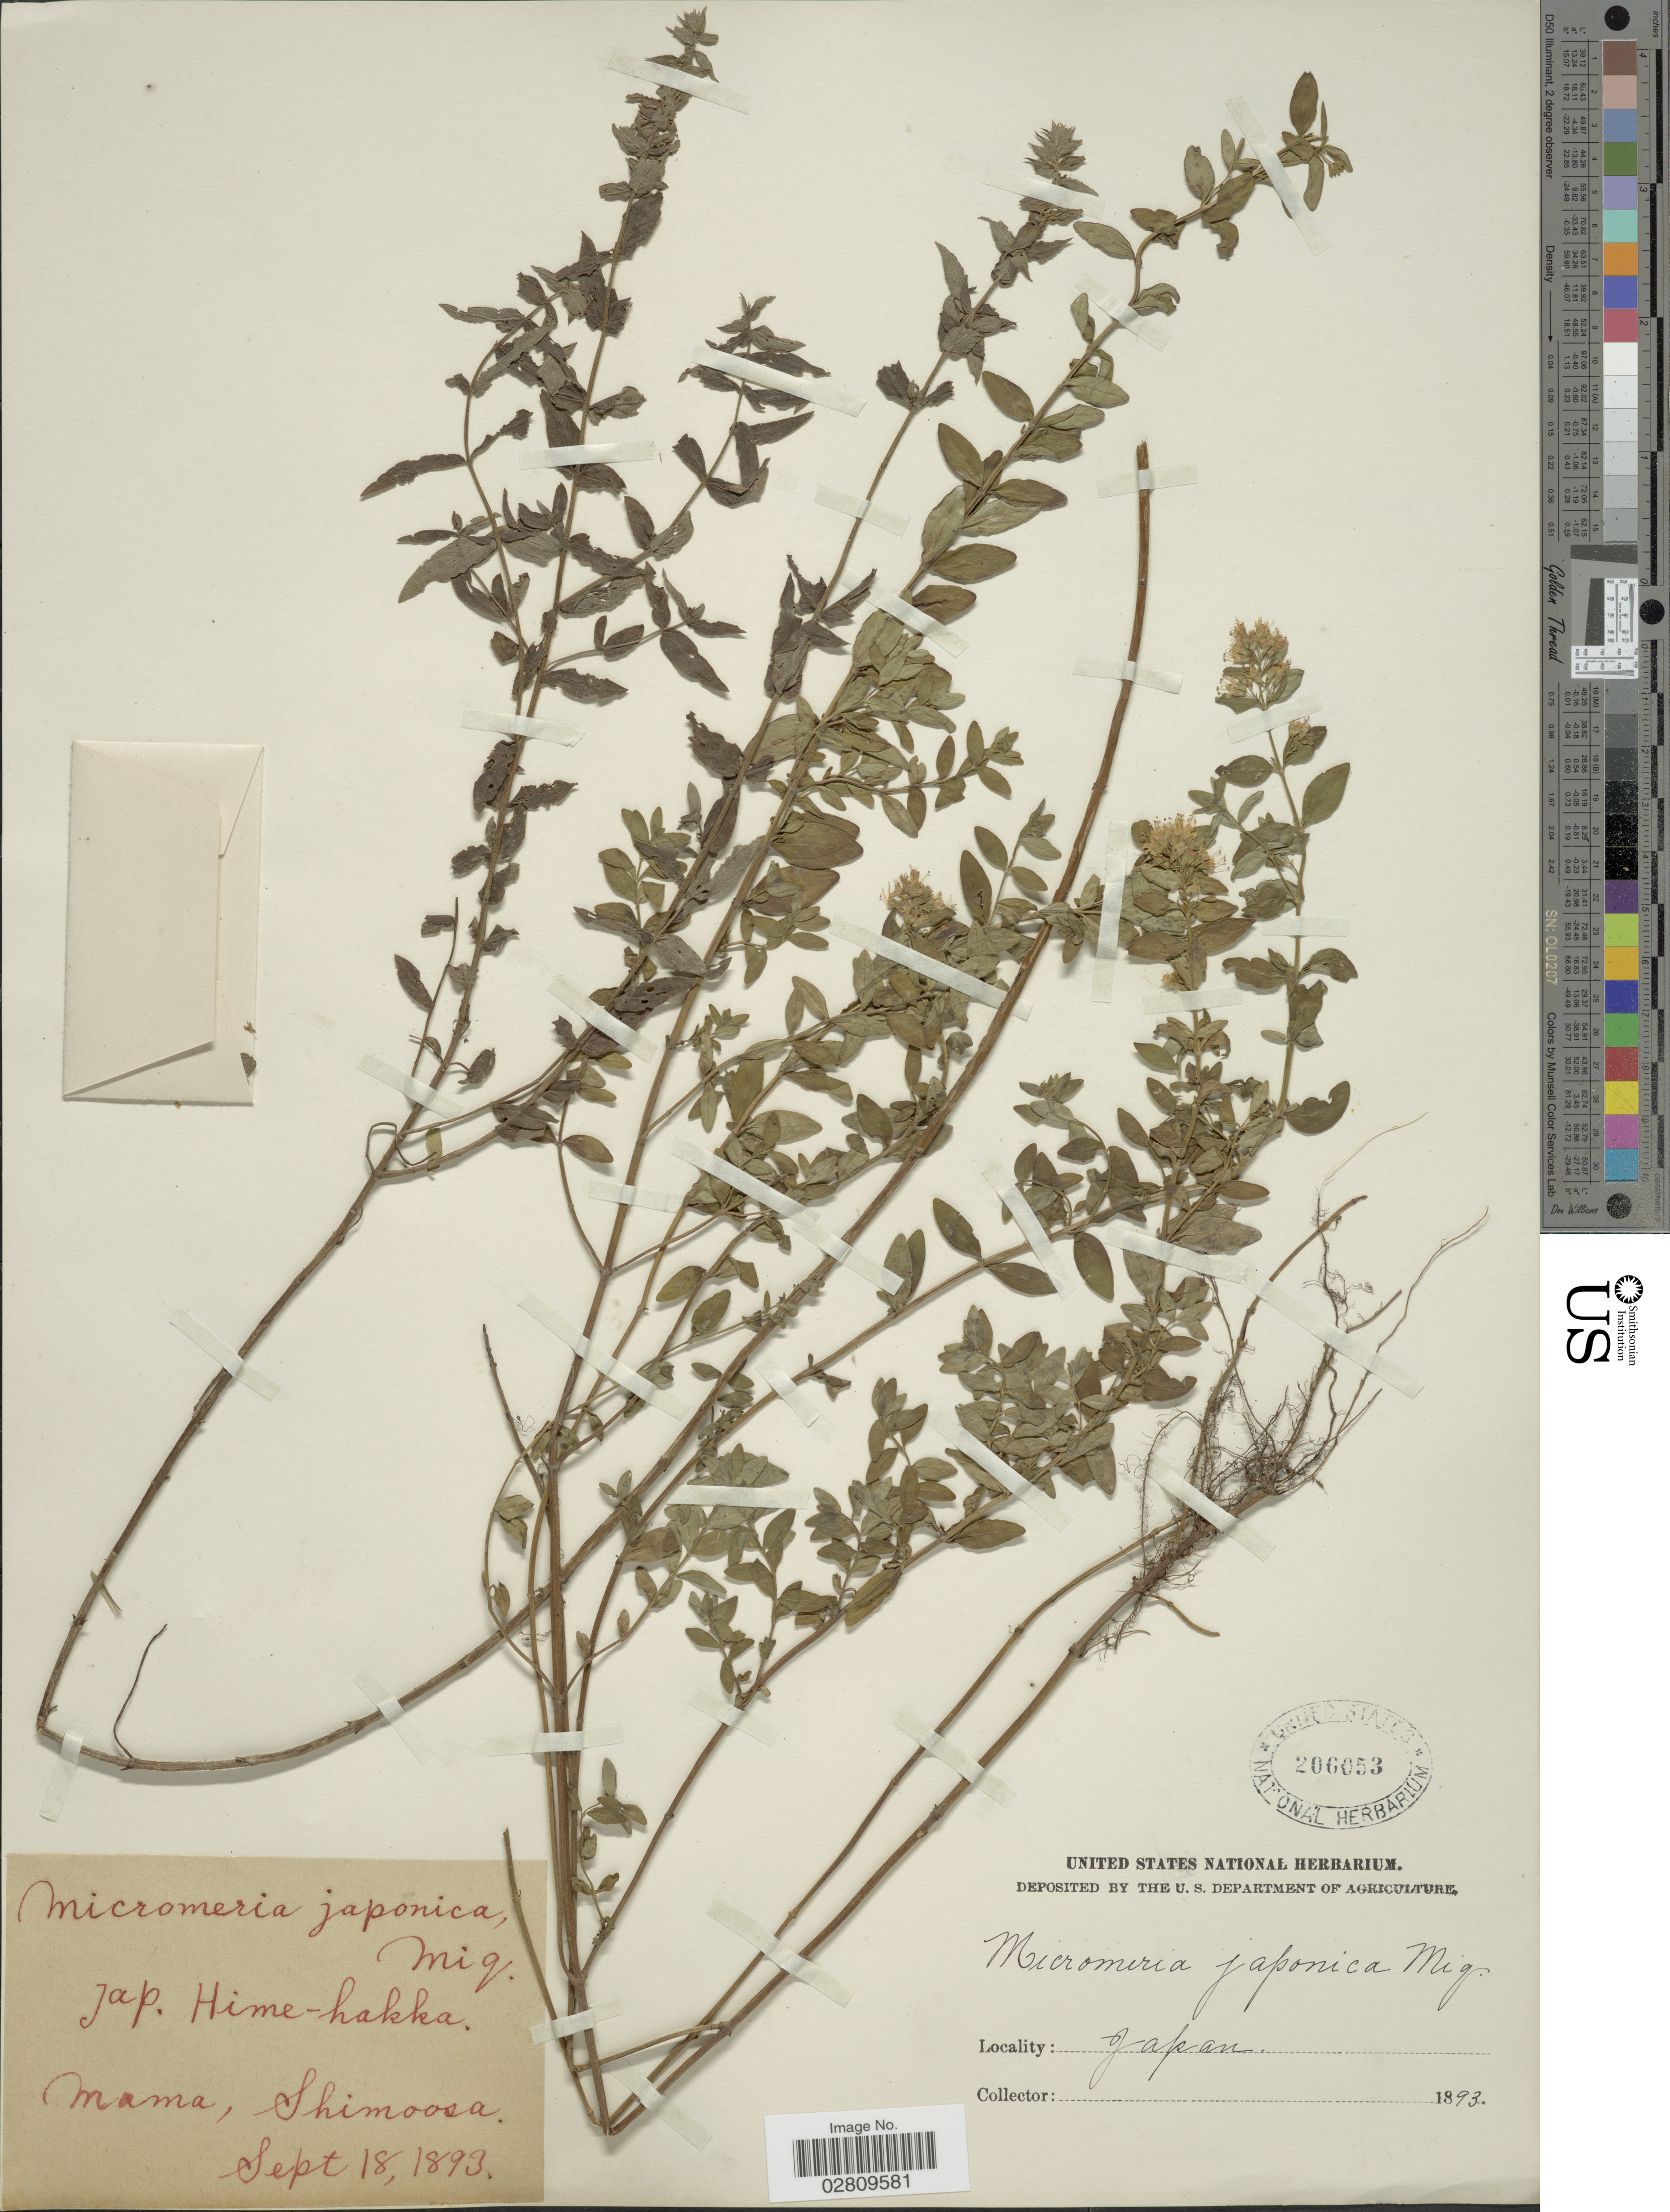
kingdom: Plantae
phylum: Tracheophyta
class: Magnoliopsida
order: Lamiales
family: Lamiaceae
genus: Micromeria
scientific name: Micromeria japonica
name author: Miq.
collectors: ex herb. United States National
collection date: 1893-09-18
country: Japan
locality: Mama. Shimoosa.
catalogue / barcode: US 206053